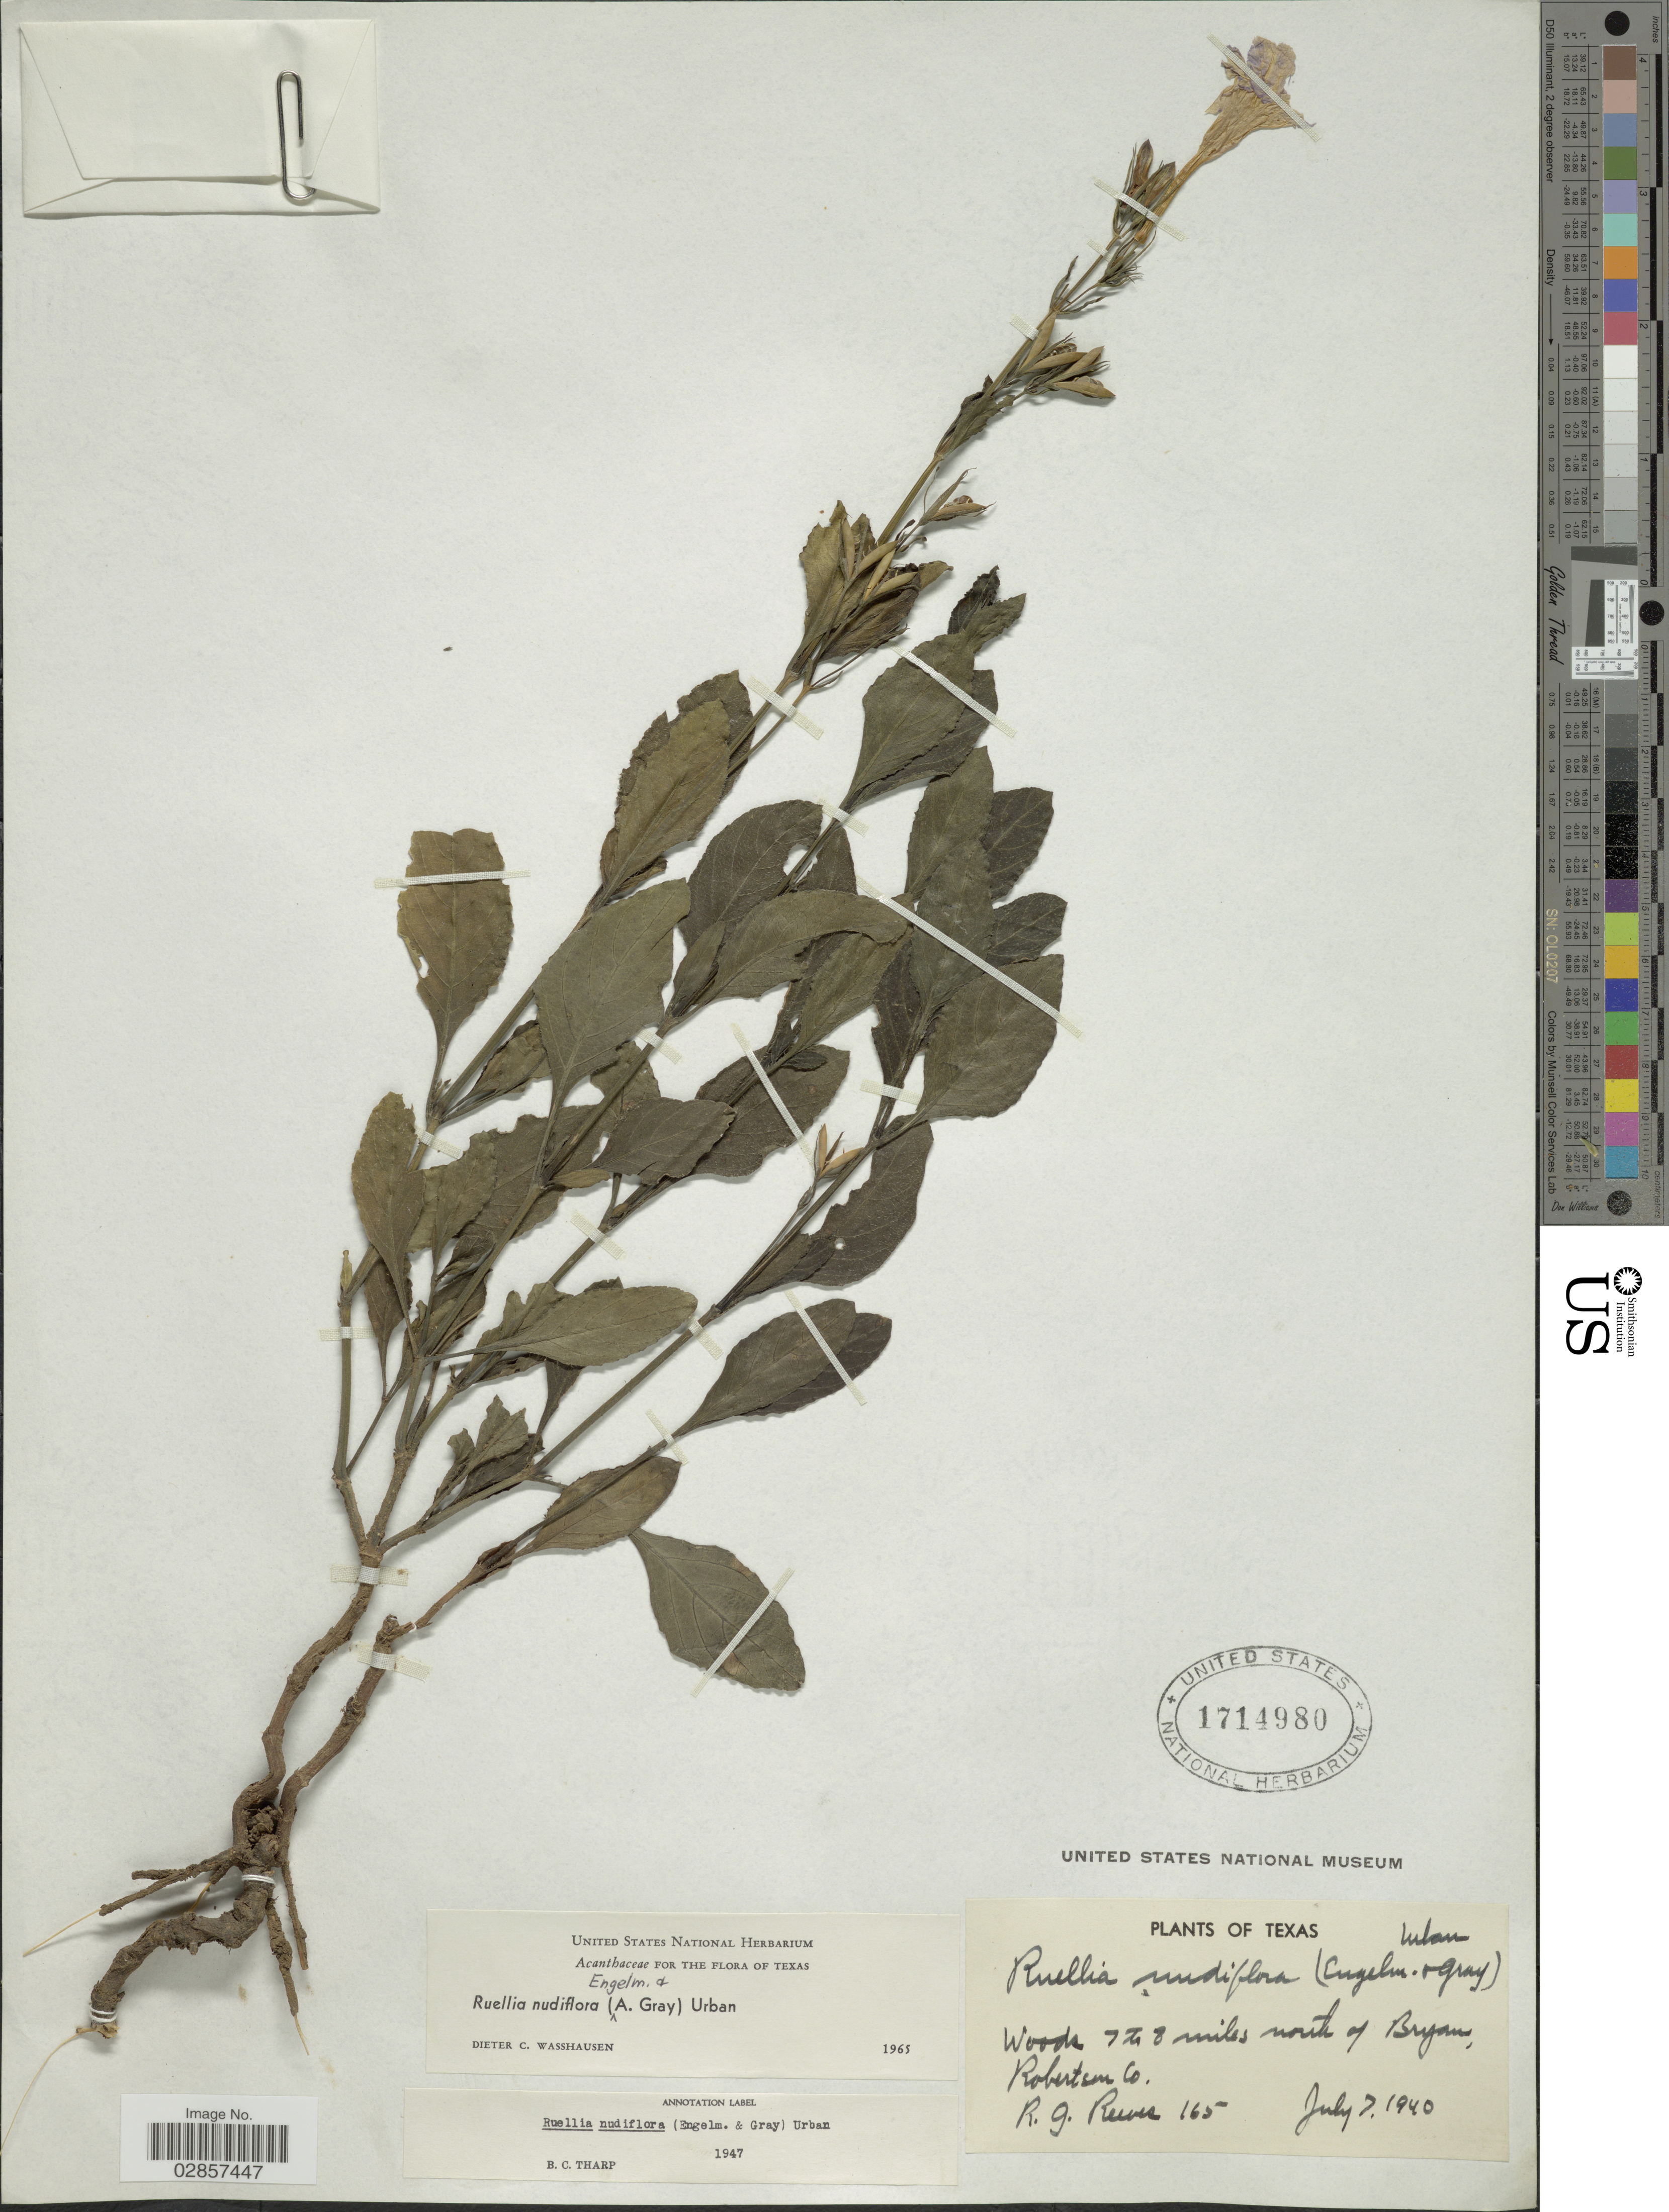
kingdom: Plantae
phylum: Tracheophyta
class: Magnoliopsida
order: Lamiales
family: Acanthaceae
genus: Ruellia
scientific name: Ruellia nudiflora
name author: (Engelm. & A. Gray) Urb.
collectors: R. G. Reeves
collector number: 165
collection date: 1940-07-07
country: United States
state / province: Texas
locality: Woods 7 to 8 miles north of Bryan, Robertson Co.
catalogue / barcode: US 1714980